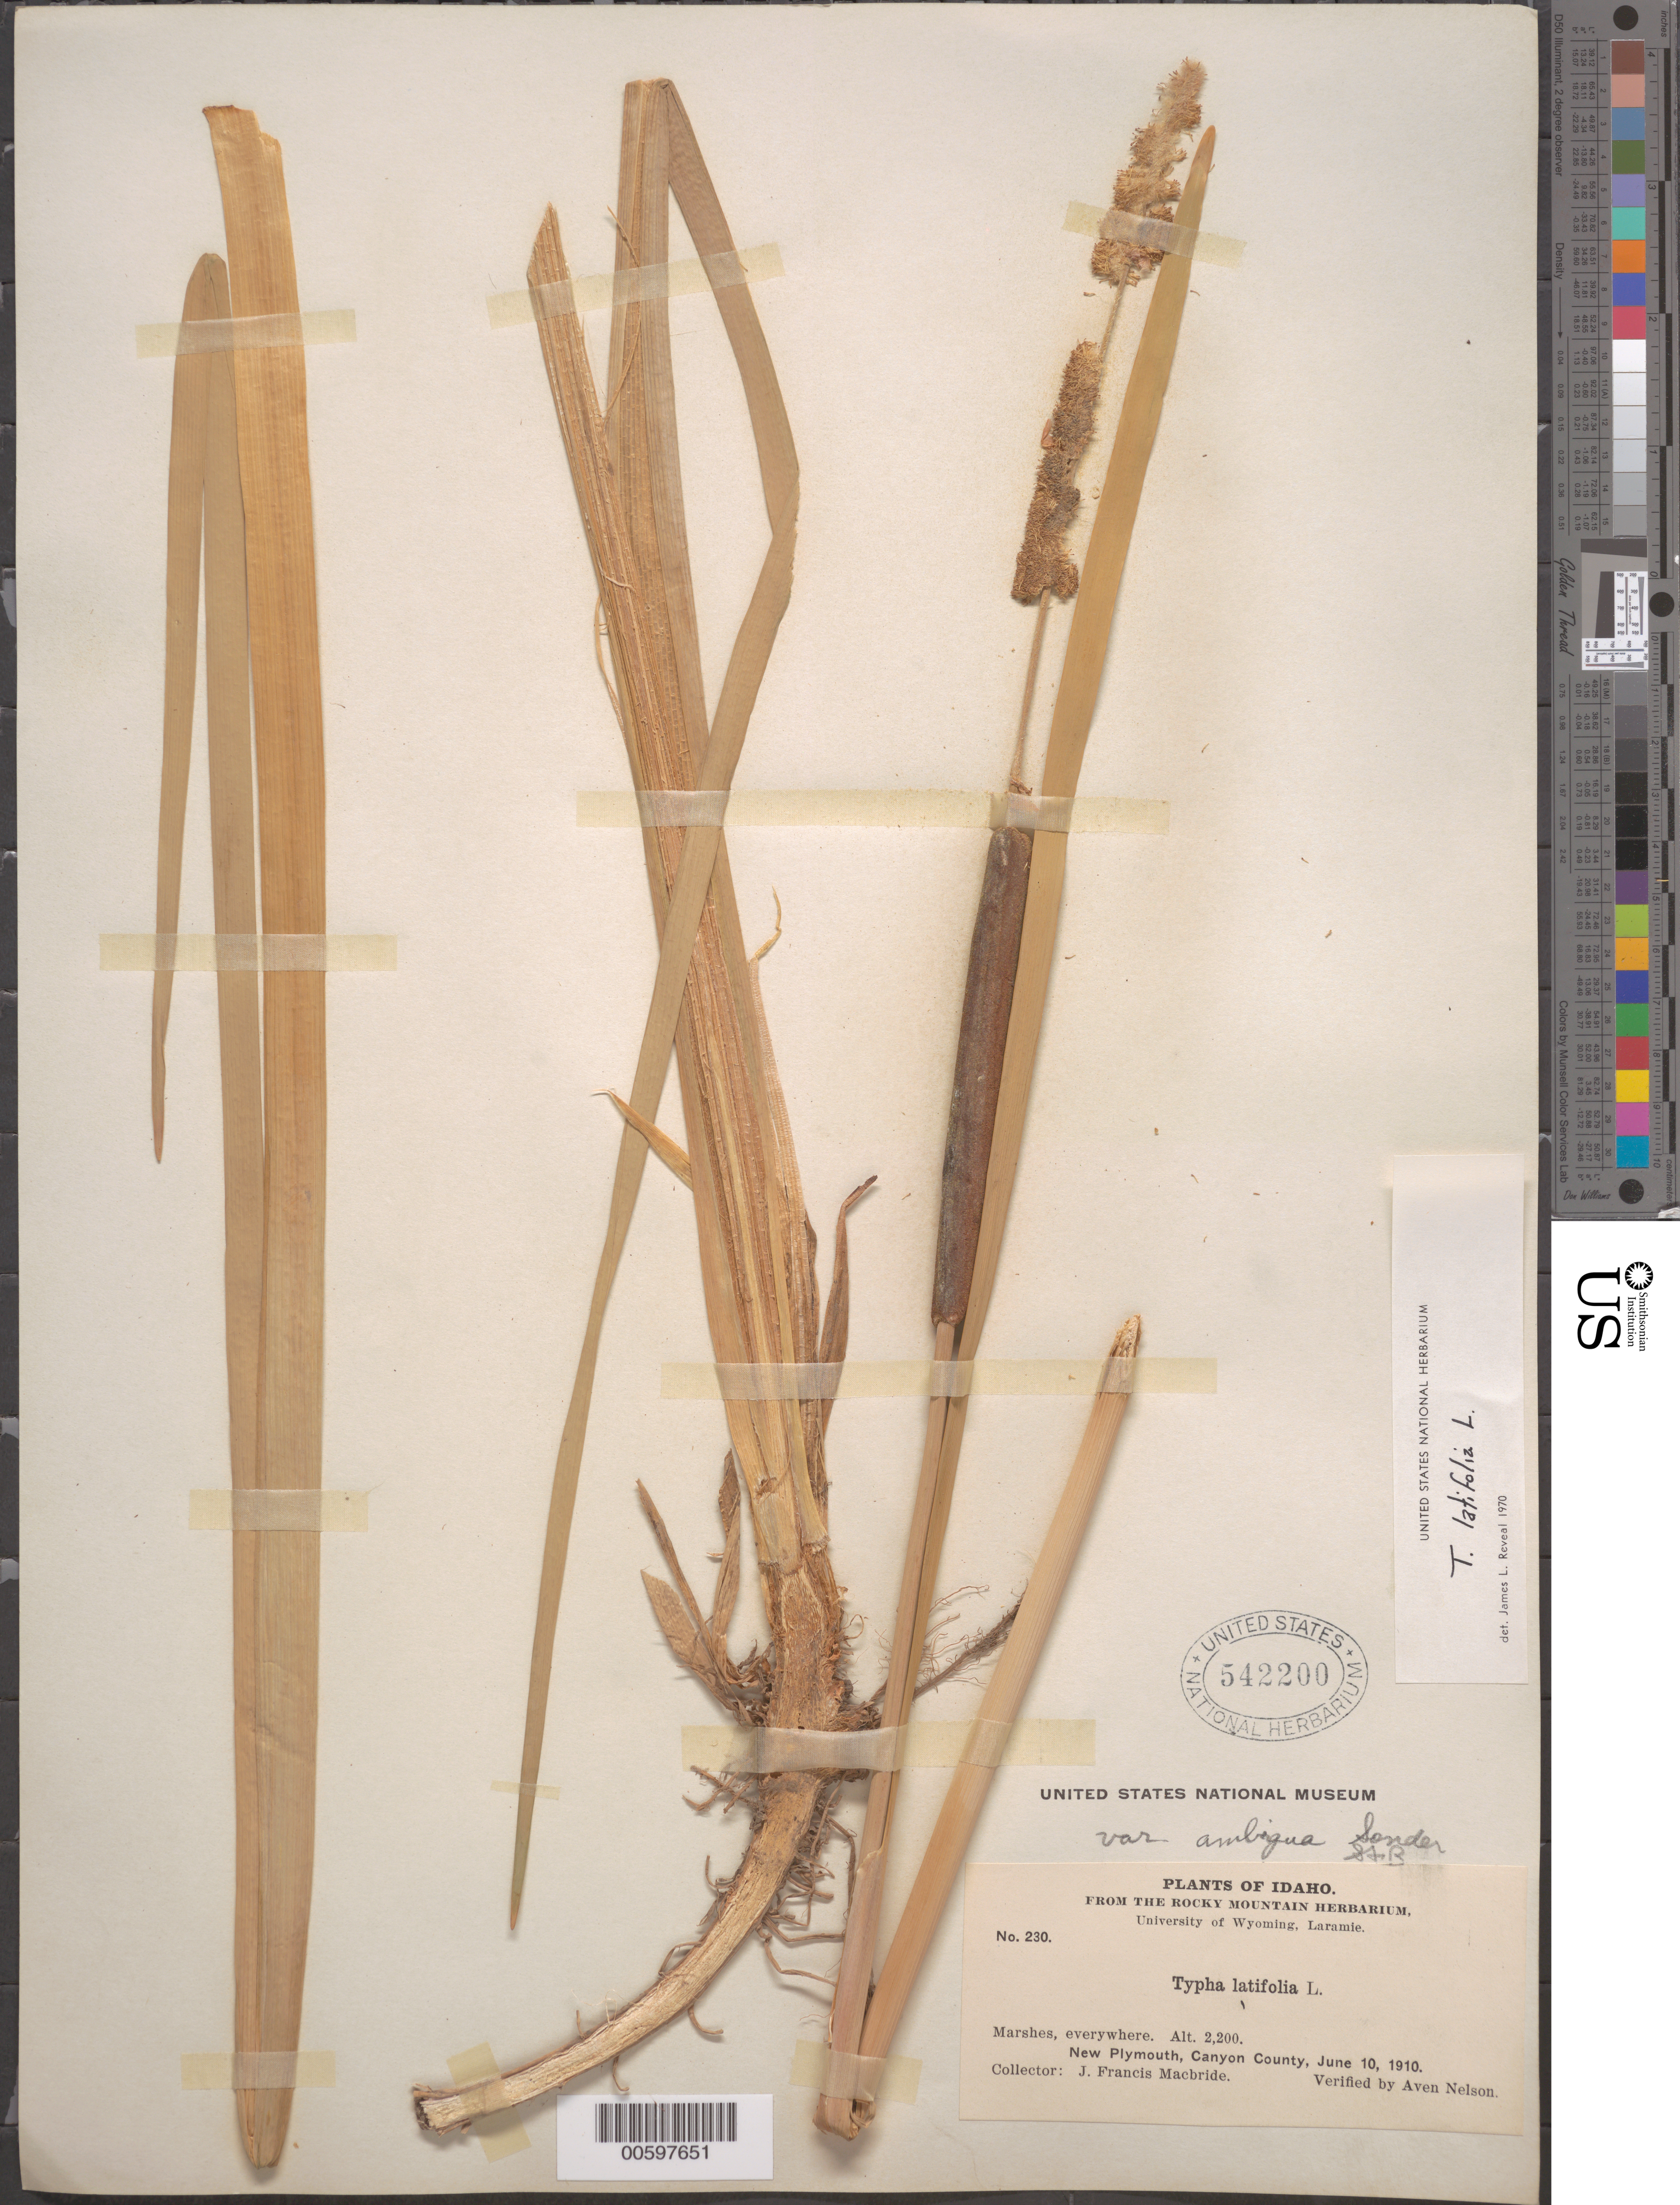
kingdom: Plantae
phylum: Tracheophyta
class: Liliopsida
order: Poales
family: Typhaceae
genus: Typha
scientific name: Typha latifolia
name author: L.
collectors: J. F. Macbride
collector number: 230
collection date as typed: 10 Jun 1910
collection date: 1910-06-10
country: United States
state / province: Idaho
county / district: Canyon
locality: New Plymouth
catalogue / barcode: US 542200